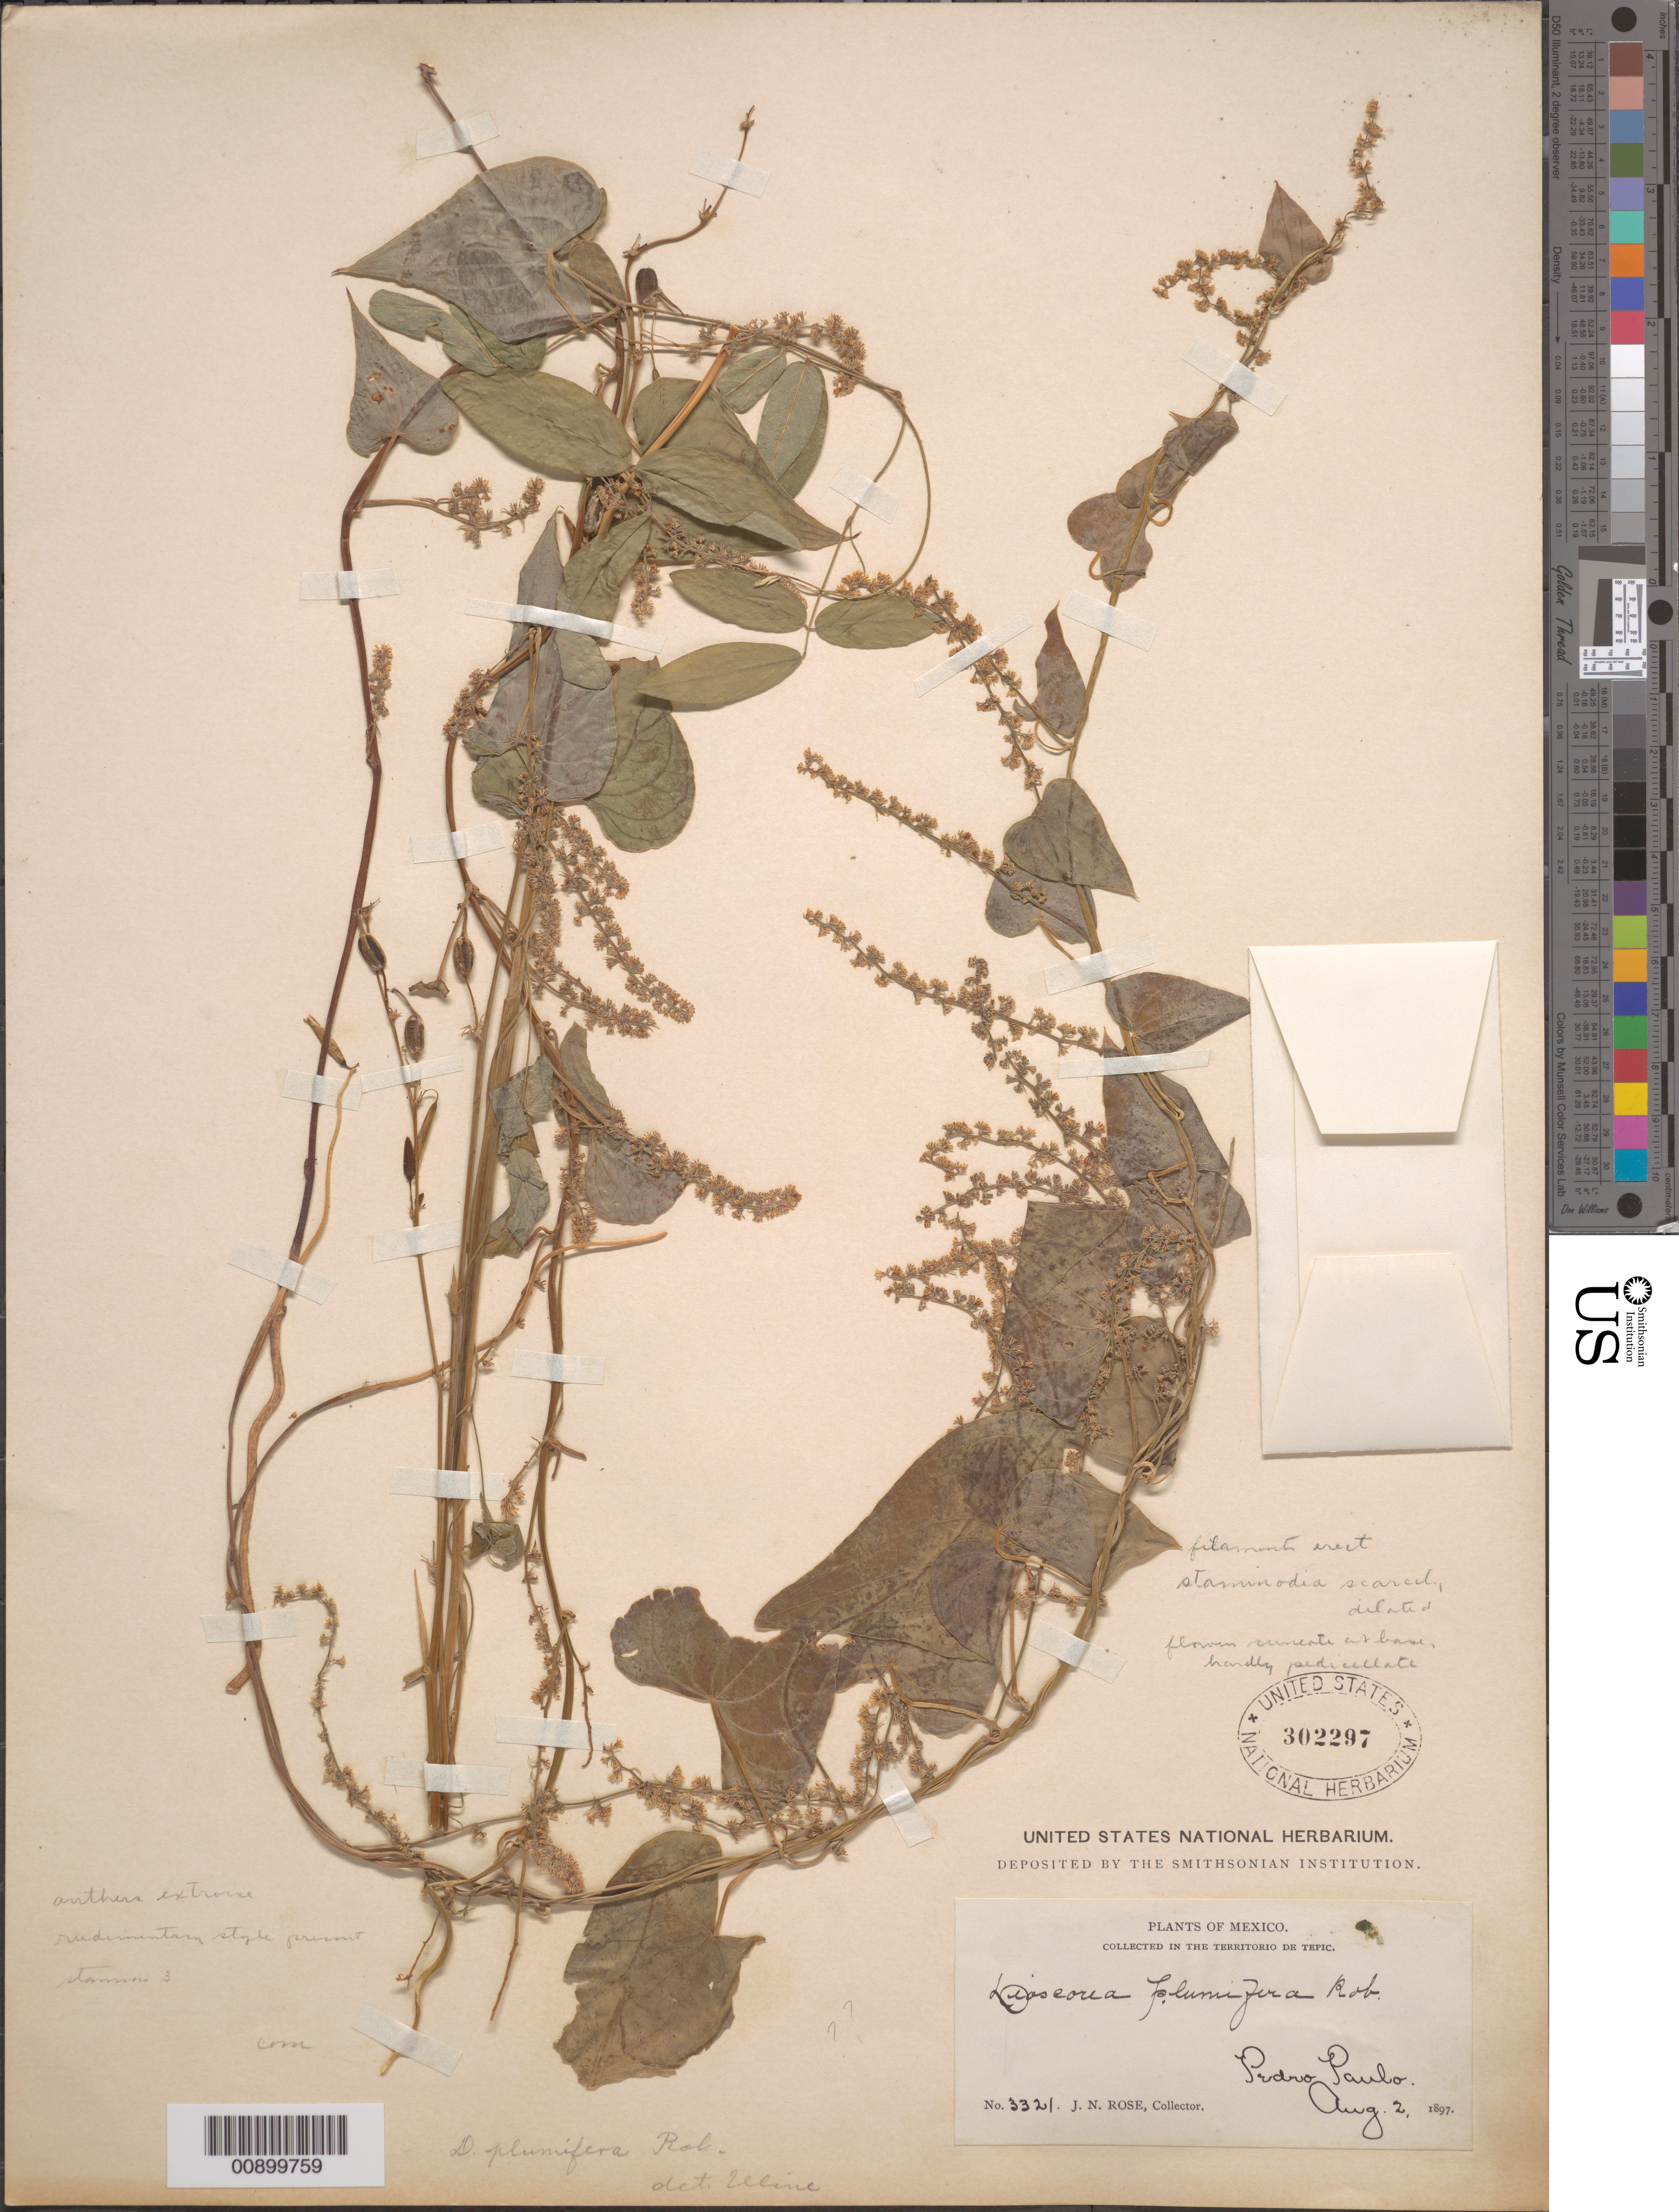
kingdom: Plantae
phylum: Tracheophyta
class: Liliopsida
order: Dioscoreales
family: Dioscoreaceae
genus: Dioscorea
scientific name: Dioscorea plumifera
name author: B.L. Rob.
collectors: J. N. Rose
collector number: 3321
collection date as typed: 02 Aug 1897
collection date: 1897-08-02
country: Mexico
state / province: Nayarit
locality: Pedro Paulo, in the Territorio de Tepic.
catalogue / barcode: US 302297